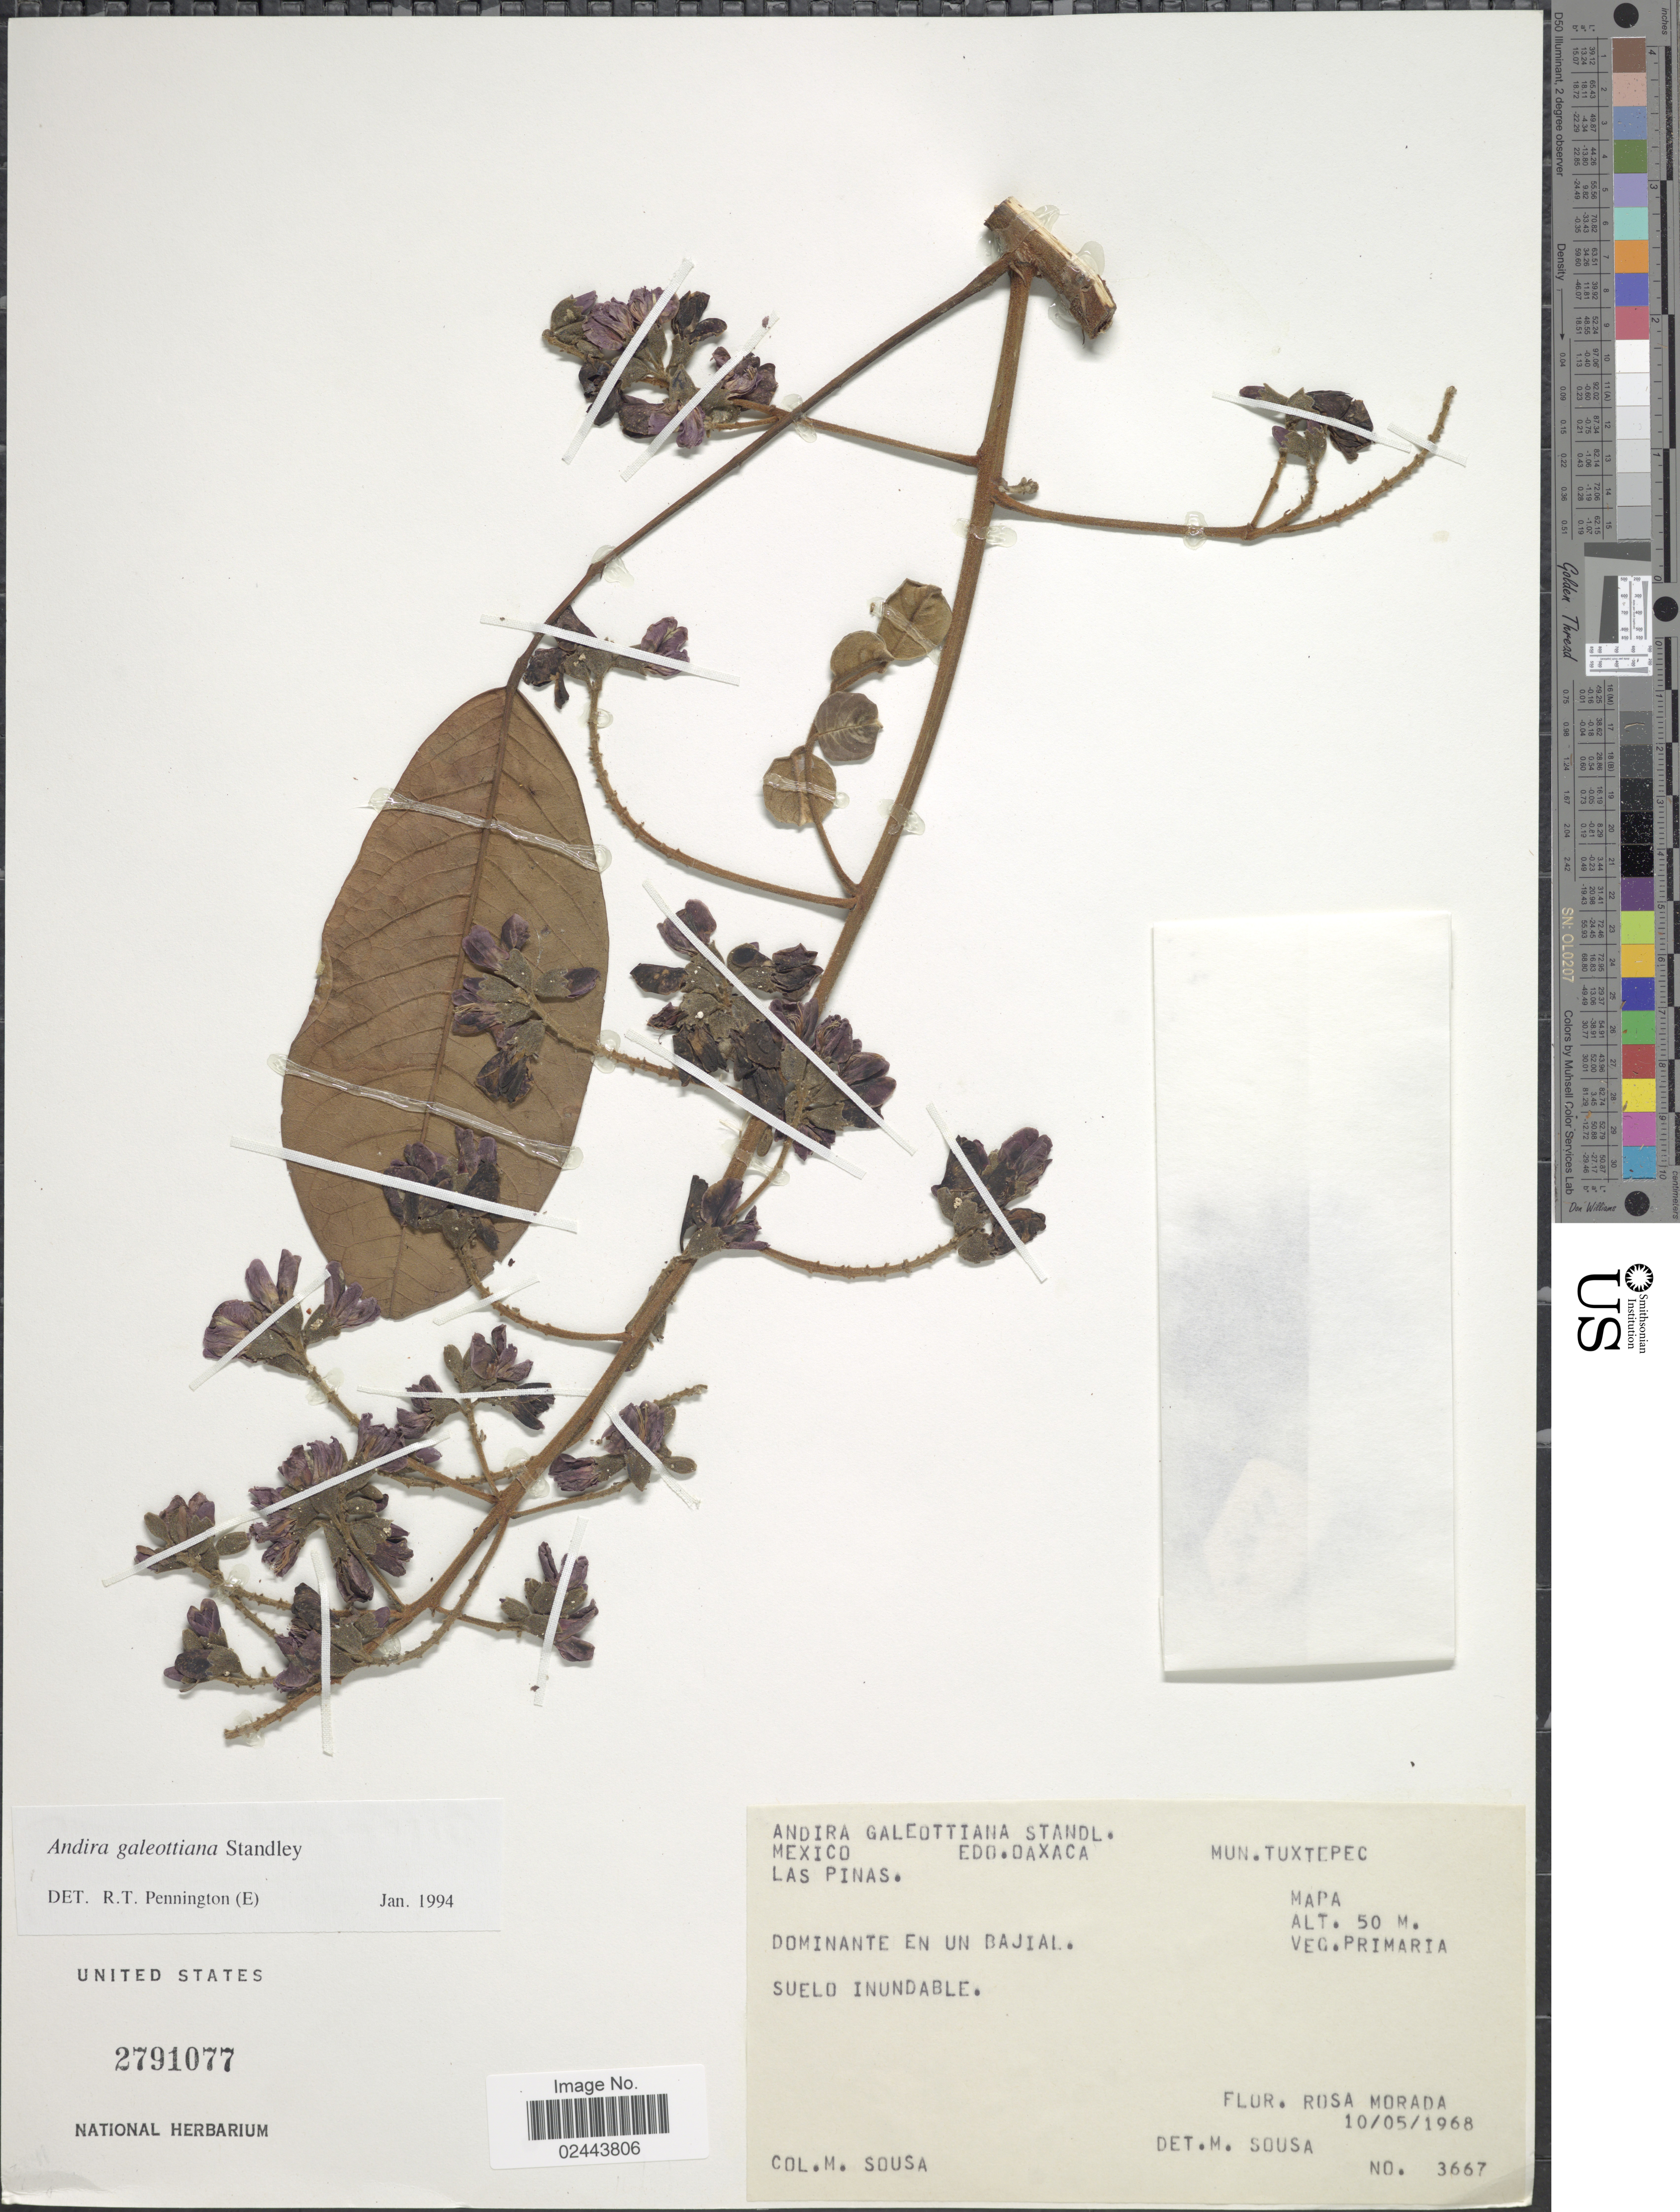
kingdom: Plantae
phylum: Tracheophyta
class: Magnoliopsida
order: Fabales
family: Fabaceae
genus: Andira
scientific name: Andira galeottiana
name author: Standl.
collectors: M. Sousa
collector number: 3667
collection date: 1968-05-10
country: Mexico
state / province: Oaxaca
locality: Mun. Tuxtepec, Las Pinas, Dominante en un Bajial.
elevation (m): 50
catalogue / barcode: US 2791077